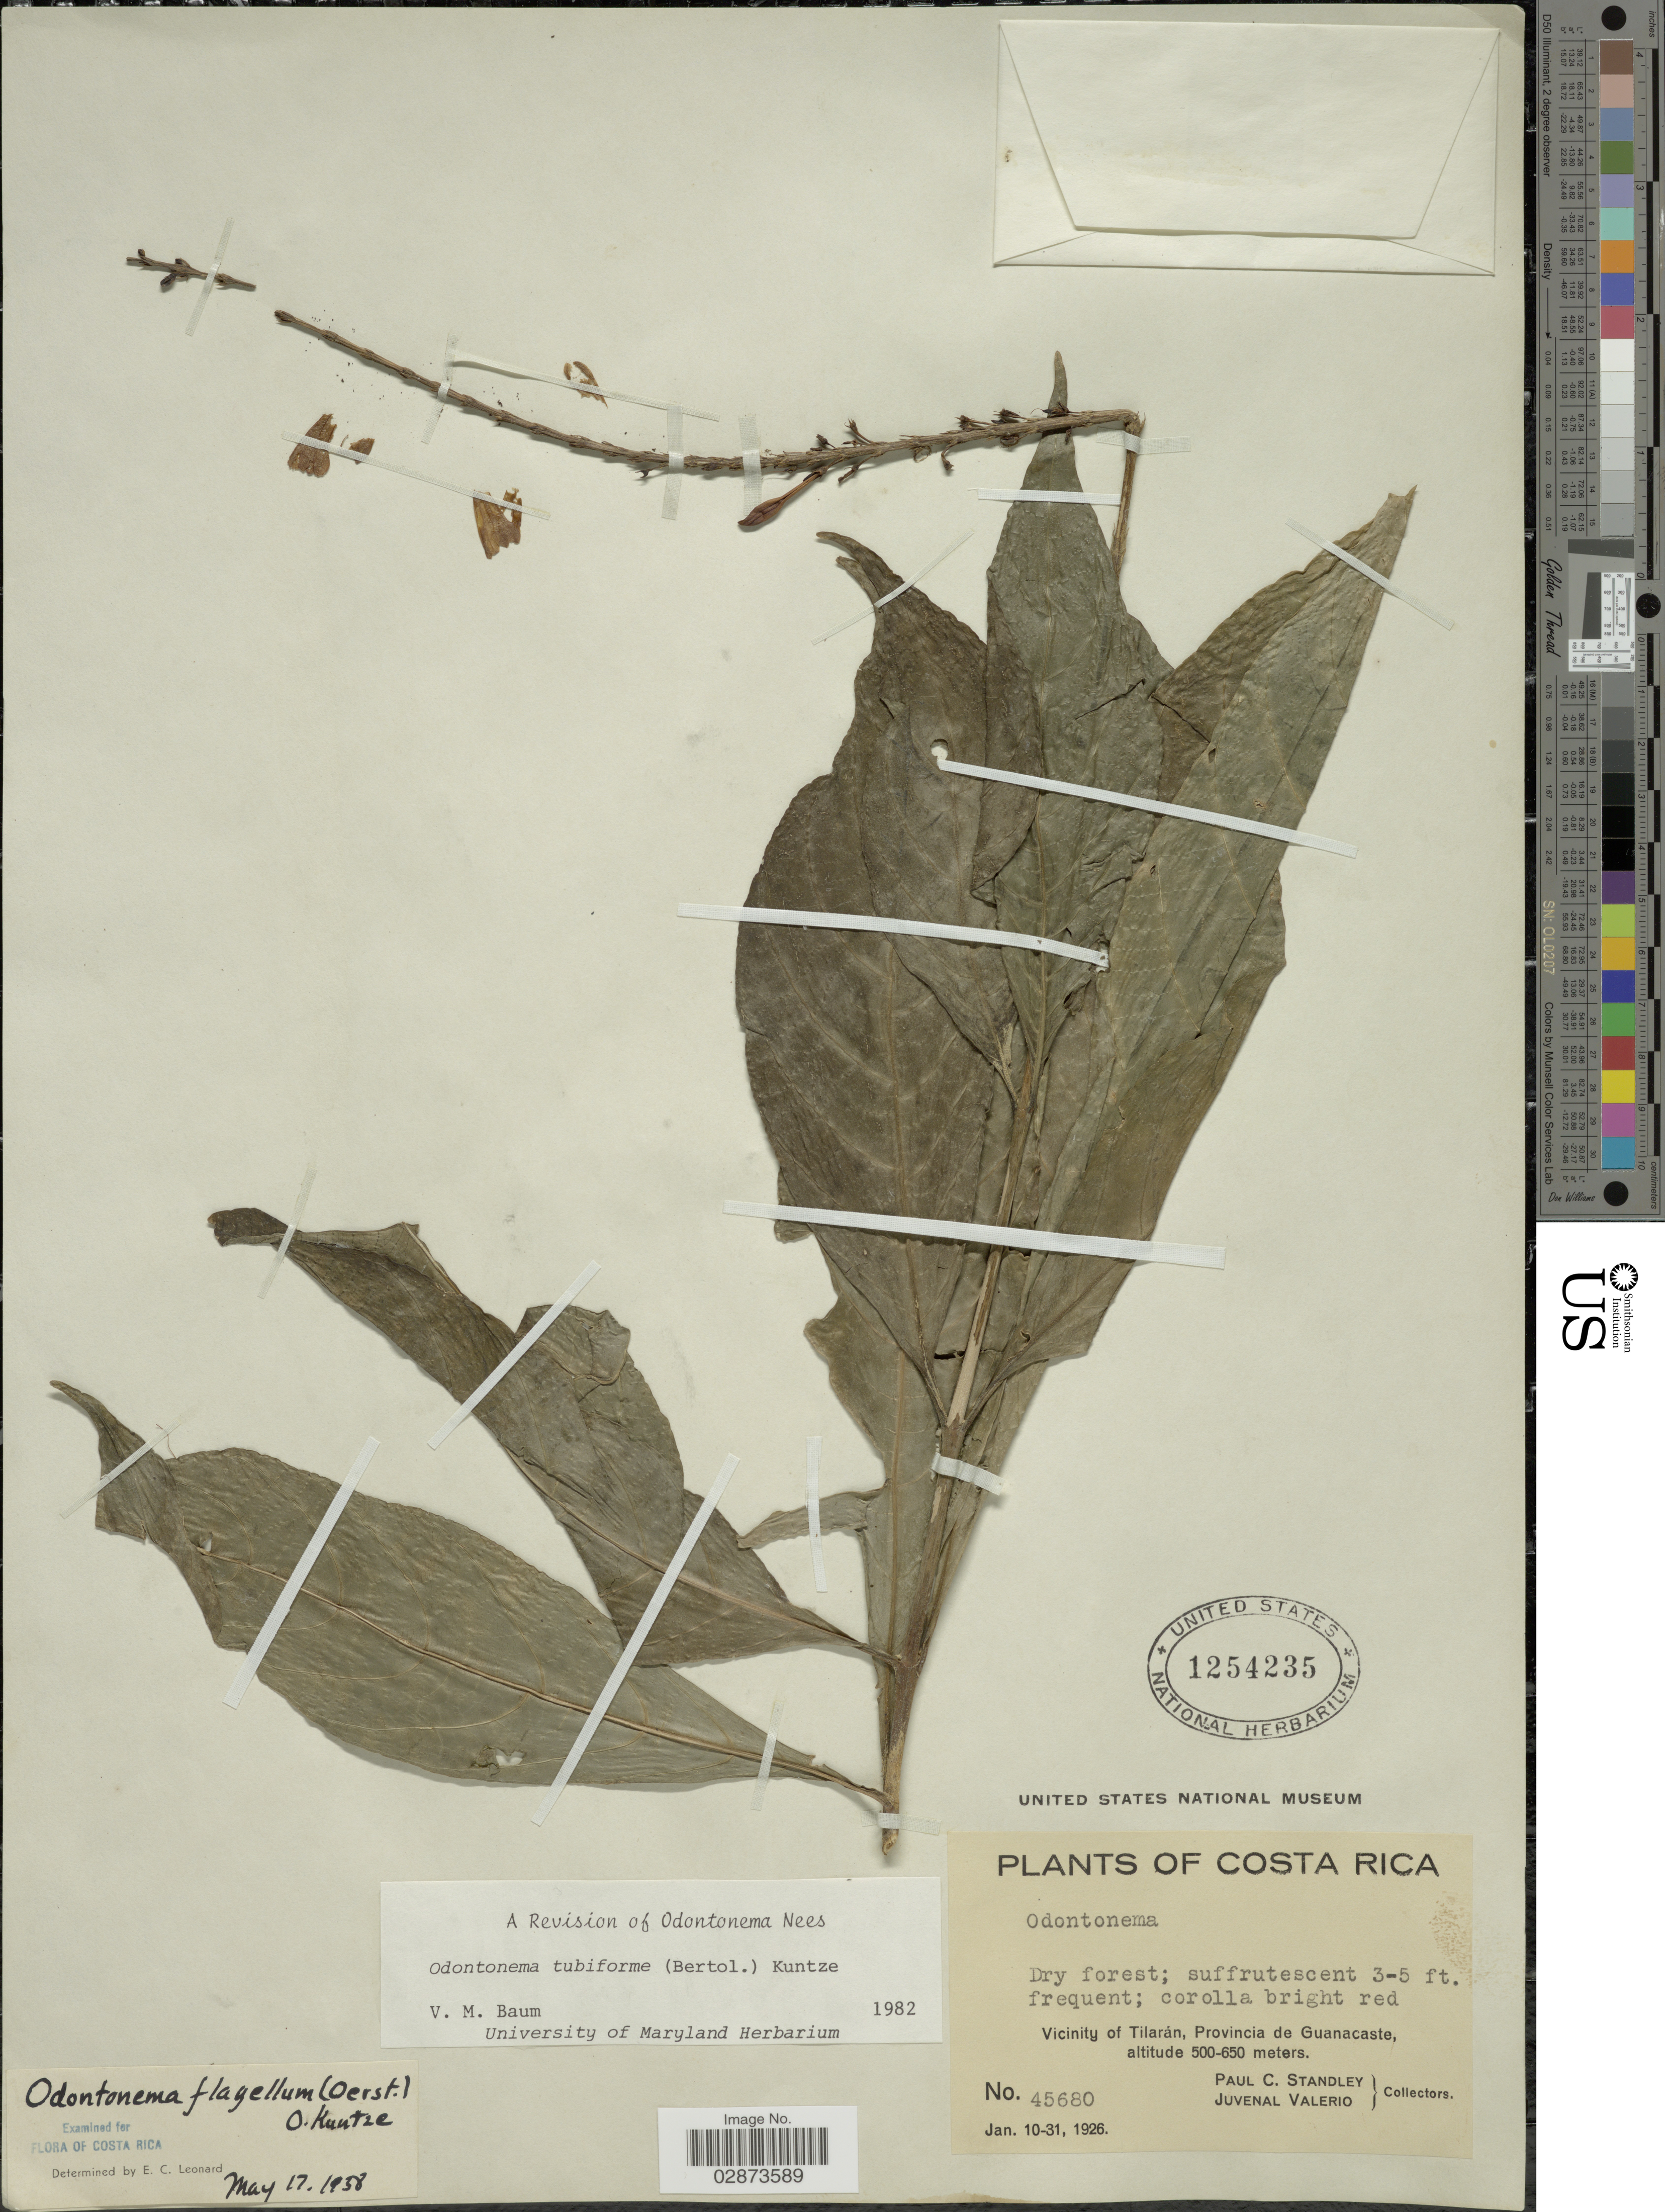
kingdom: Plantae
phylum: Tracheophyta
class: Magnoliopsida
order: Lamiales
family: Acanthaceae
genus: Odontonema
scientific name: Odontonema tubaeforme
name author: (Bertol.) Kuntze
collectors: P. C. Standley & J. Valerio R.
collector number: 45680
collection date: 1926-01-10/1926-01-31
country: Costa Rica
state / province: Guanacaste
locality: Vicinity of Tilarán, Provincia de Guanacaste.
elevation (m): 500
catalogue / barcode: US 1254235